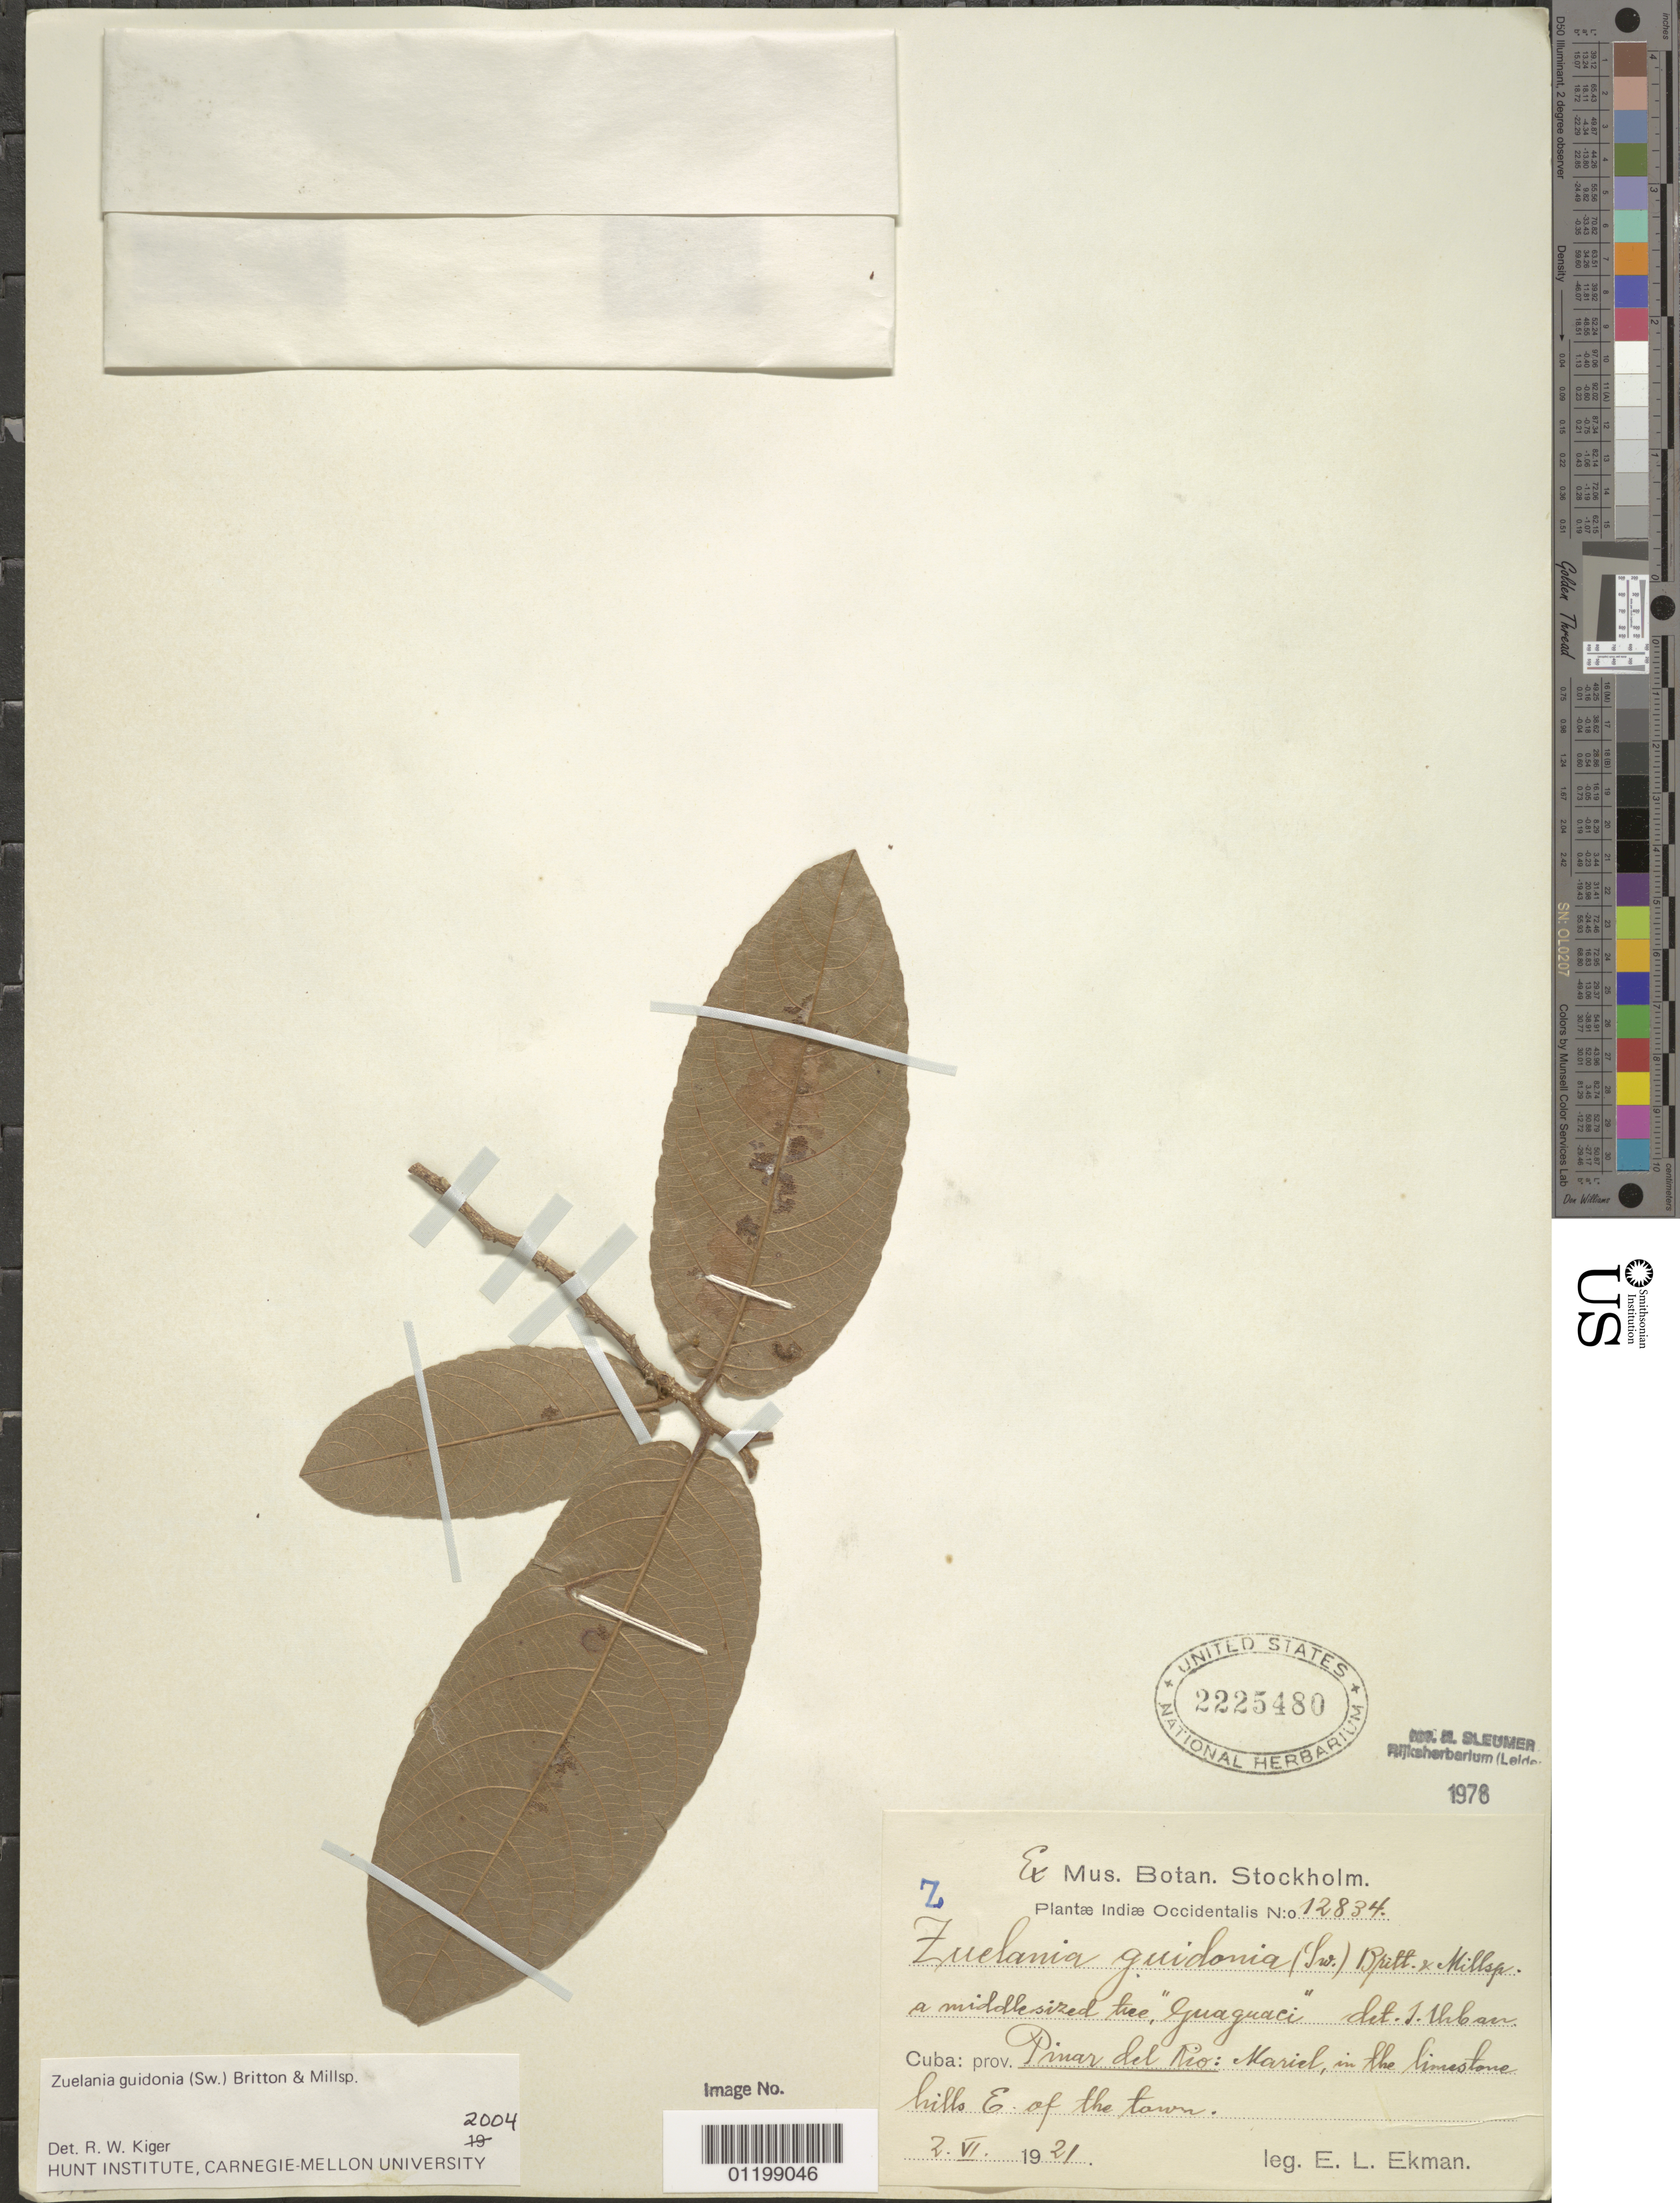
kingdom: Plantae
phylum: Tracheophyta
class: Magnoliopsida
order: Malpighiales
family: Salicaceae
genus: Casearia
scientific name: Casearia laetioides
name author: (A. Rich.) Warb.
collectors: E. L. Ekman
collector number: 12834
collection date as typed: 02 Jun 1921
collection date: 1921-06-02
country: Cuba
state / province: Pinar del Rio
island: Cuba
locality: Pinar del Rio, Mariel in the limestone hills, east of the town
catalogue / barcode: US 2225480